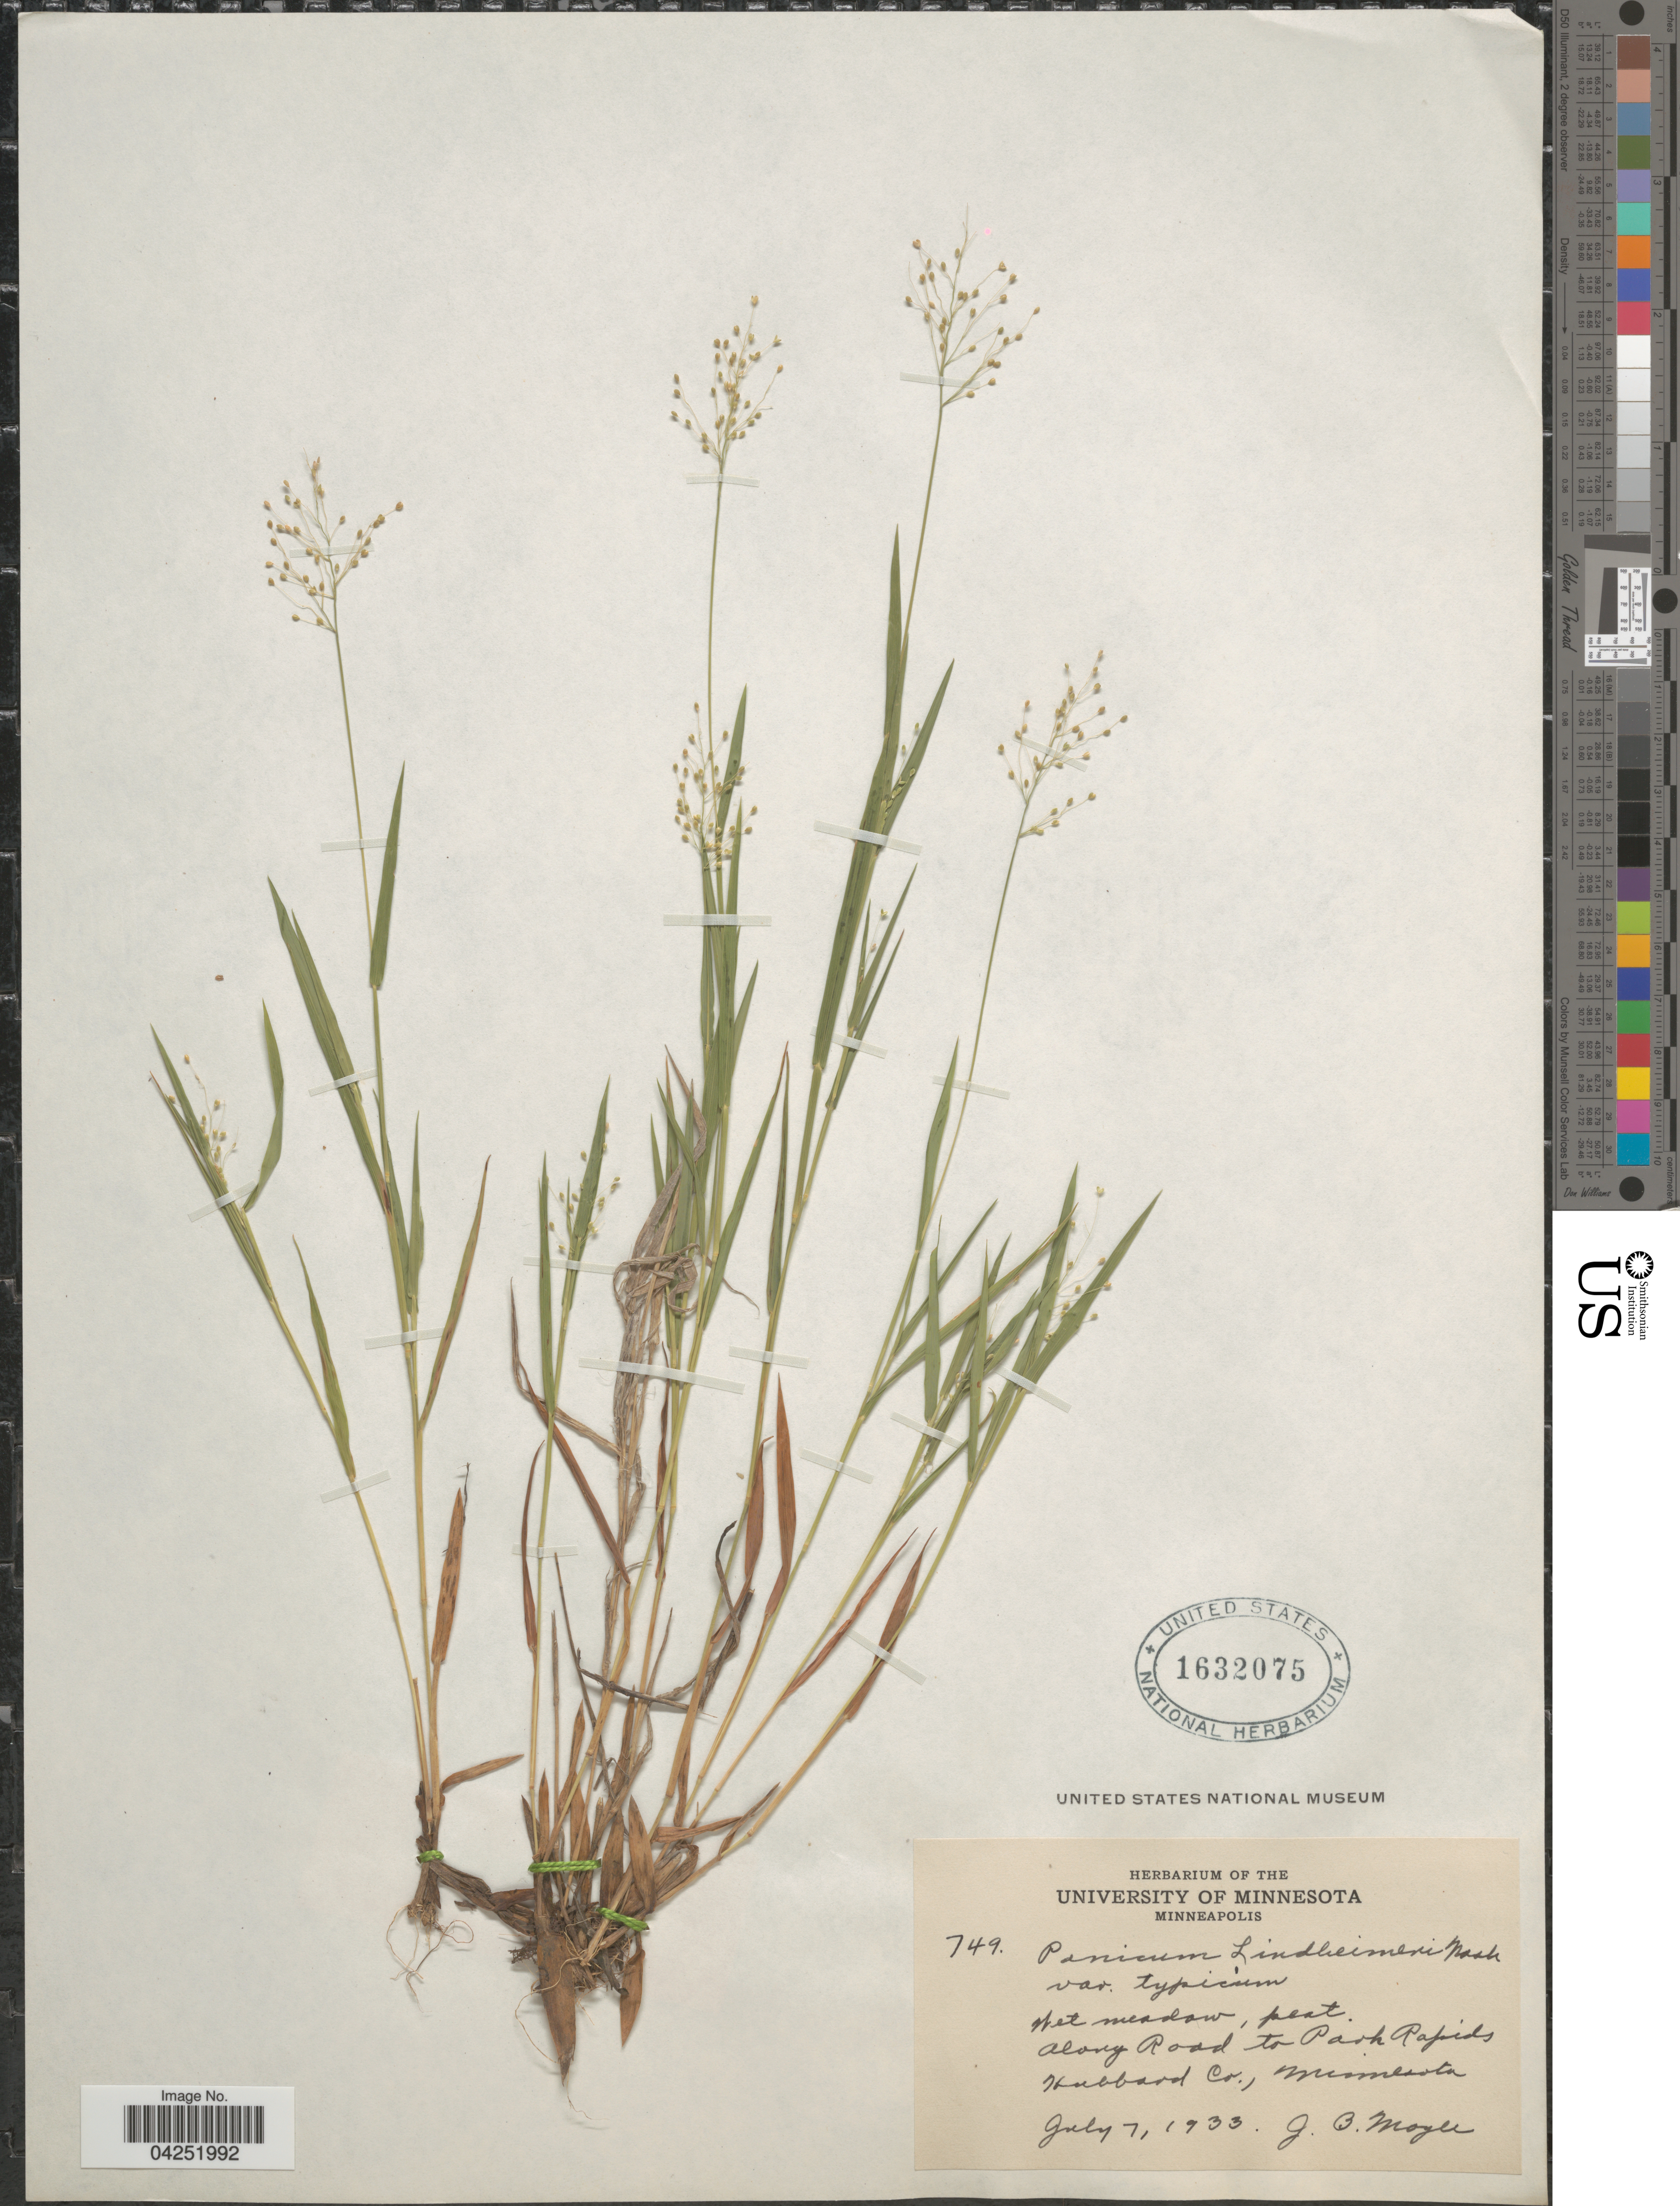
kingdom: Plantae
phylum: Tracheophyta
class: Liliopsida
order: Poales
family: Poaceae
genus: Dichanthelium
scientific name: Dichanthelium acuminatum var. lindheimeri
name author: (Nash) Gould & C.A. Clark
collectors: J. Moyer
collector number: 749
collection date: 1933-07-07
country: United States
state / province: Minnesota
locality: Wet meadow, peat. Along Road to Park Rapids, Hubbard Co.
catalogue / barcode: US 1632075